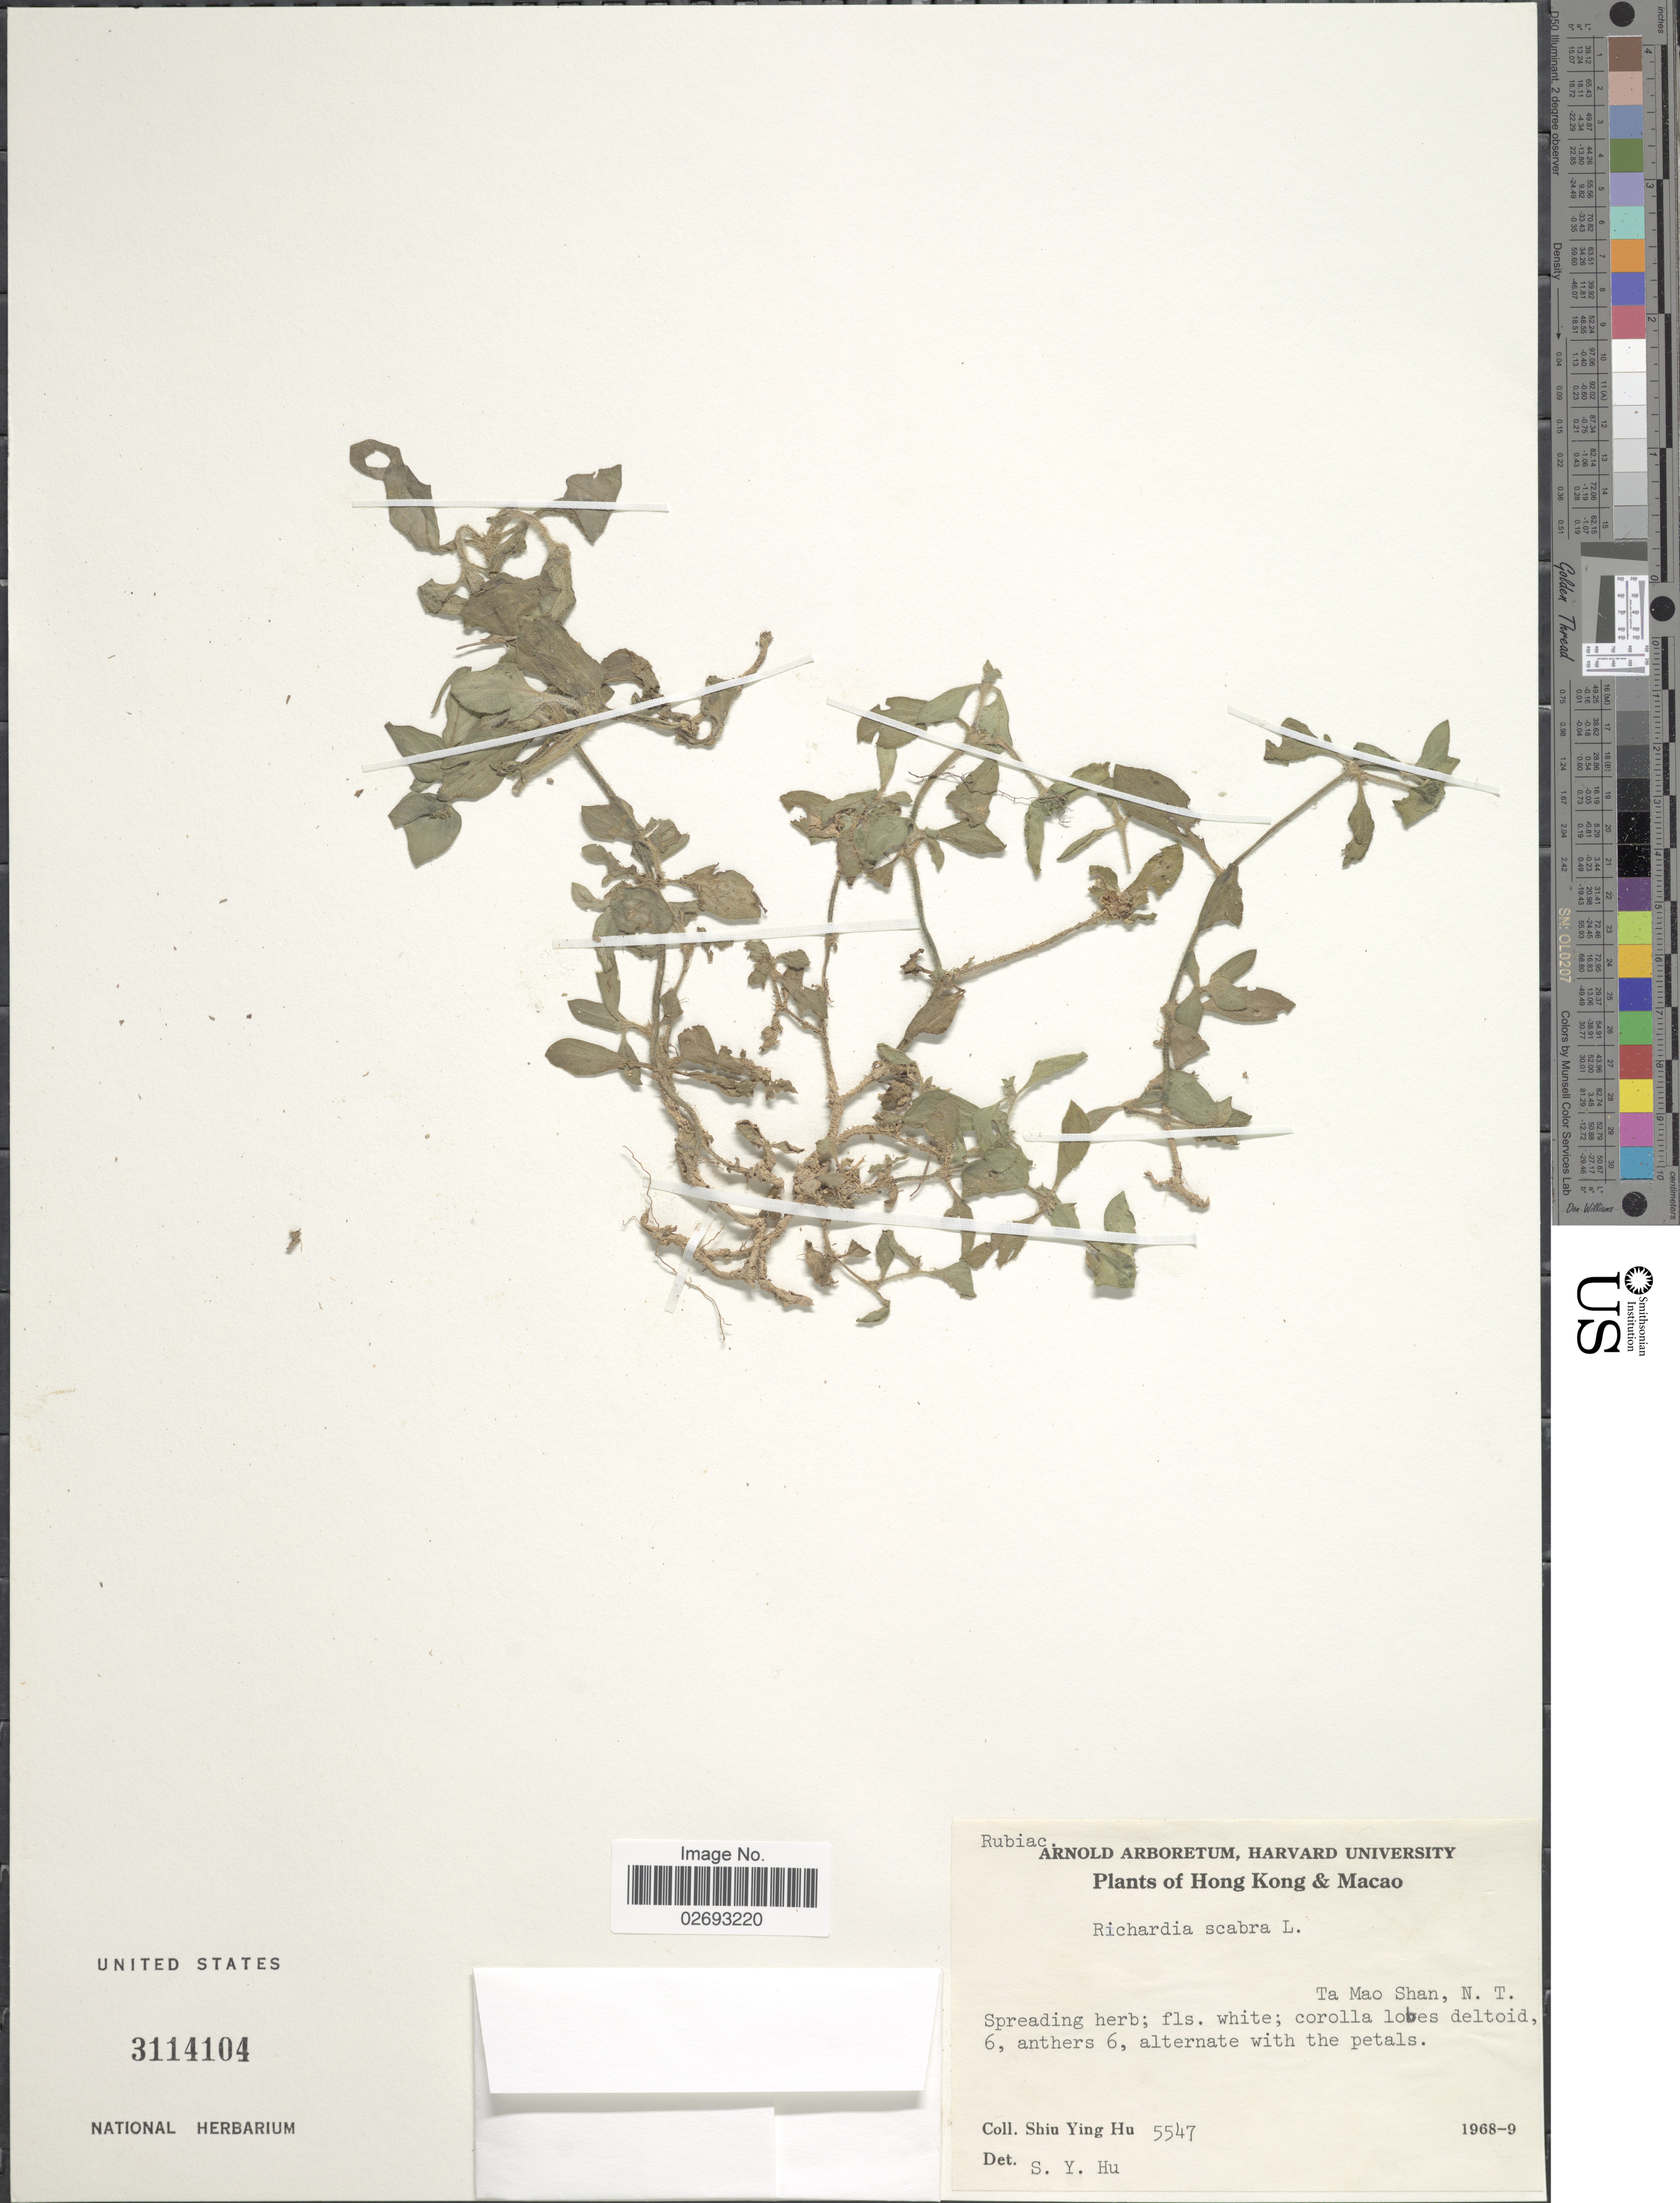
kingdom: Plantae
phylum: Tracheophyta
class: Magnoliopsida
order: Gentianales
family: Rubiaceae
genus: Richardia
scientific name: Richardia scabra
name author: L.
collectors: S. Y. Hu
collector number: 5547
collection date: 1968/1969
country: China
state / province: Hong Kong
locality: Hong Kong & Macao. Ta Mao Shan, N.T.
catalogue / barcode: US 3114104